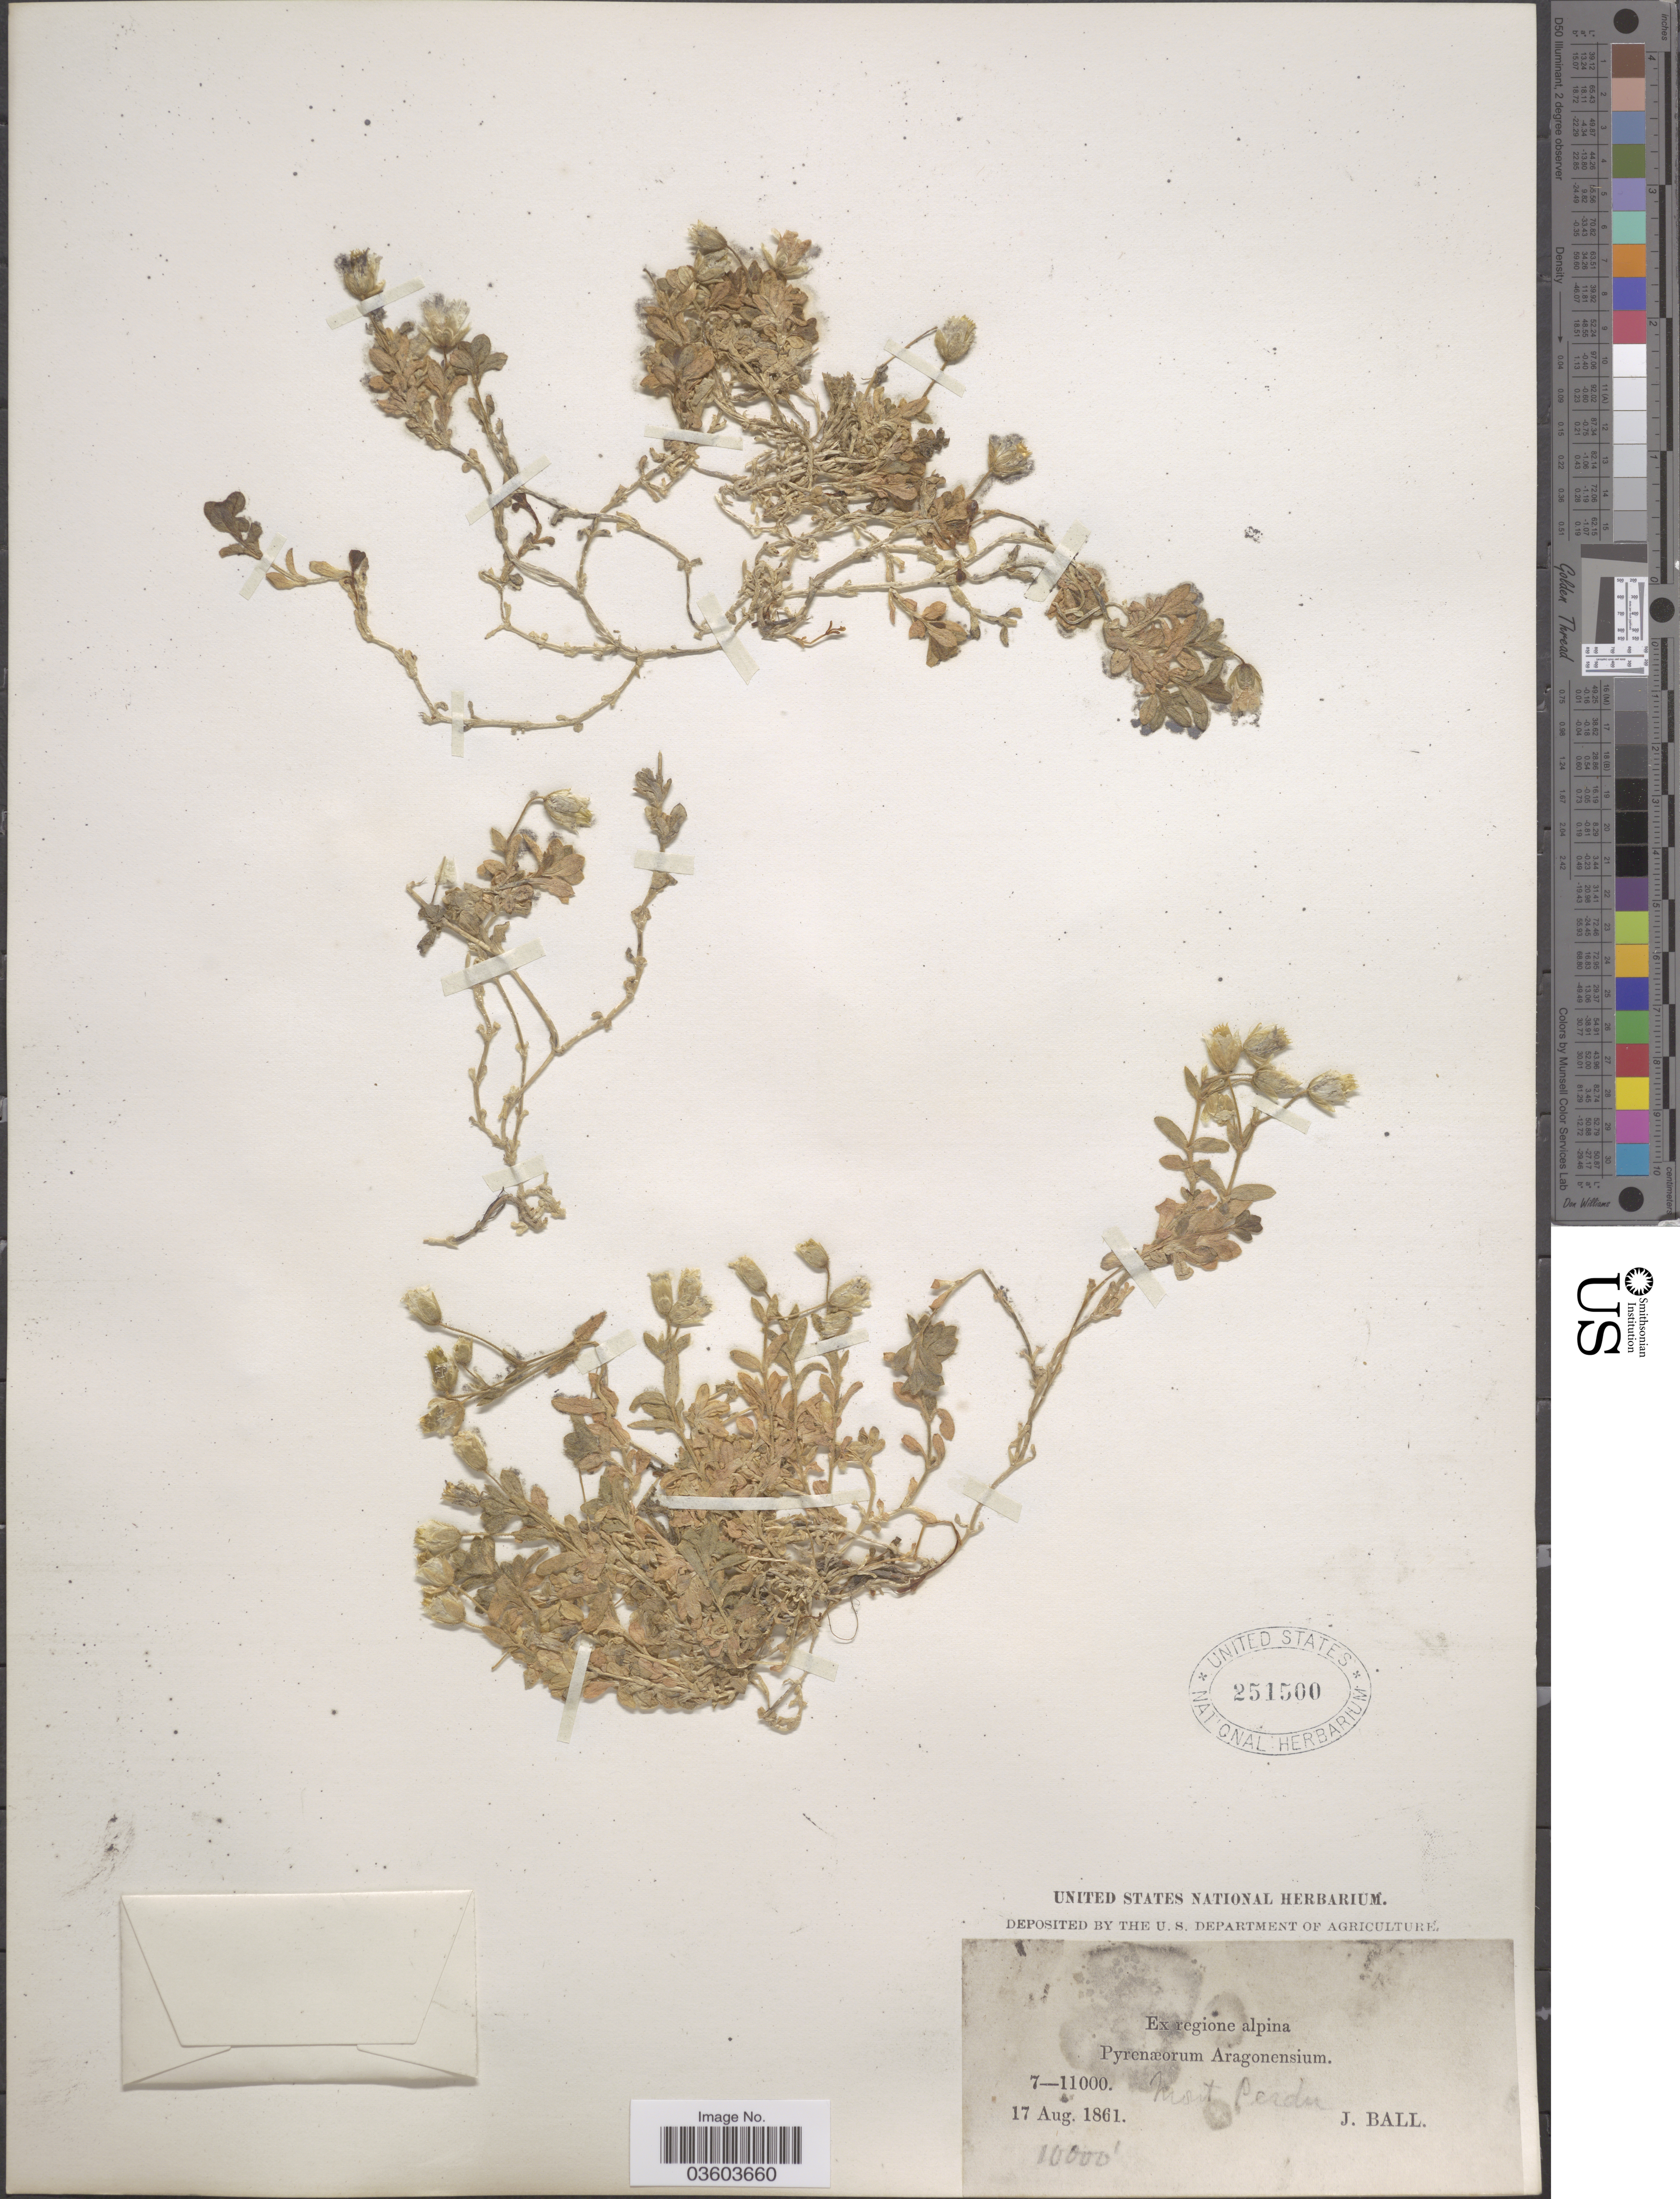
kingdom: Plantae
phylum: Tracheophyta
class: Magnoliopsida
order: Caryophyllales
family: Caryophyllaceae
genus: Cerastium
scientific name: Cerastium sp.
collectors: J. Ball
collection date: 1861-08-17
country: Spain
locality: Ex regione alpina Pyrenæorum Aragonensium. Mont Perdu.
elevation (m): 3048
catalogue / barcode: US 251500